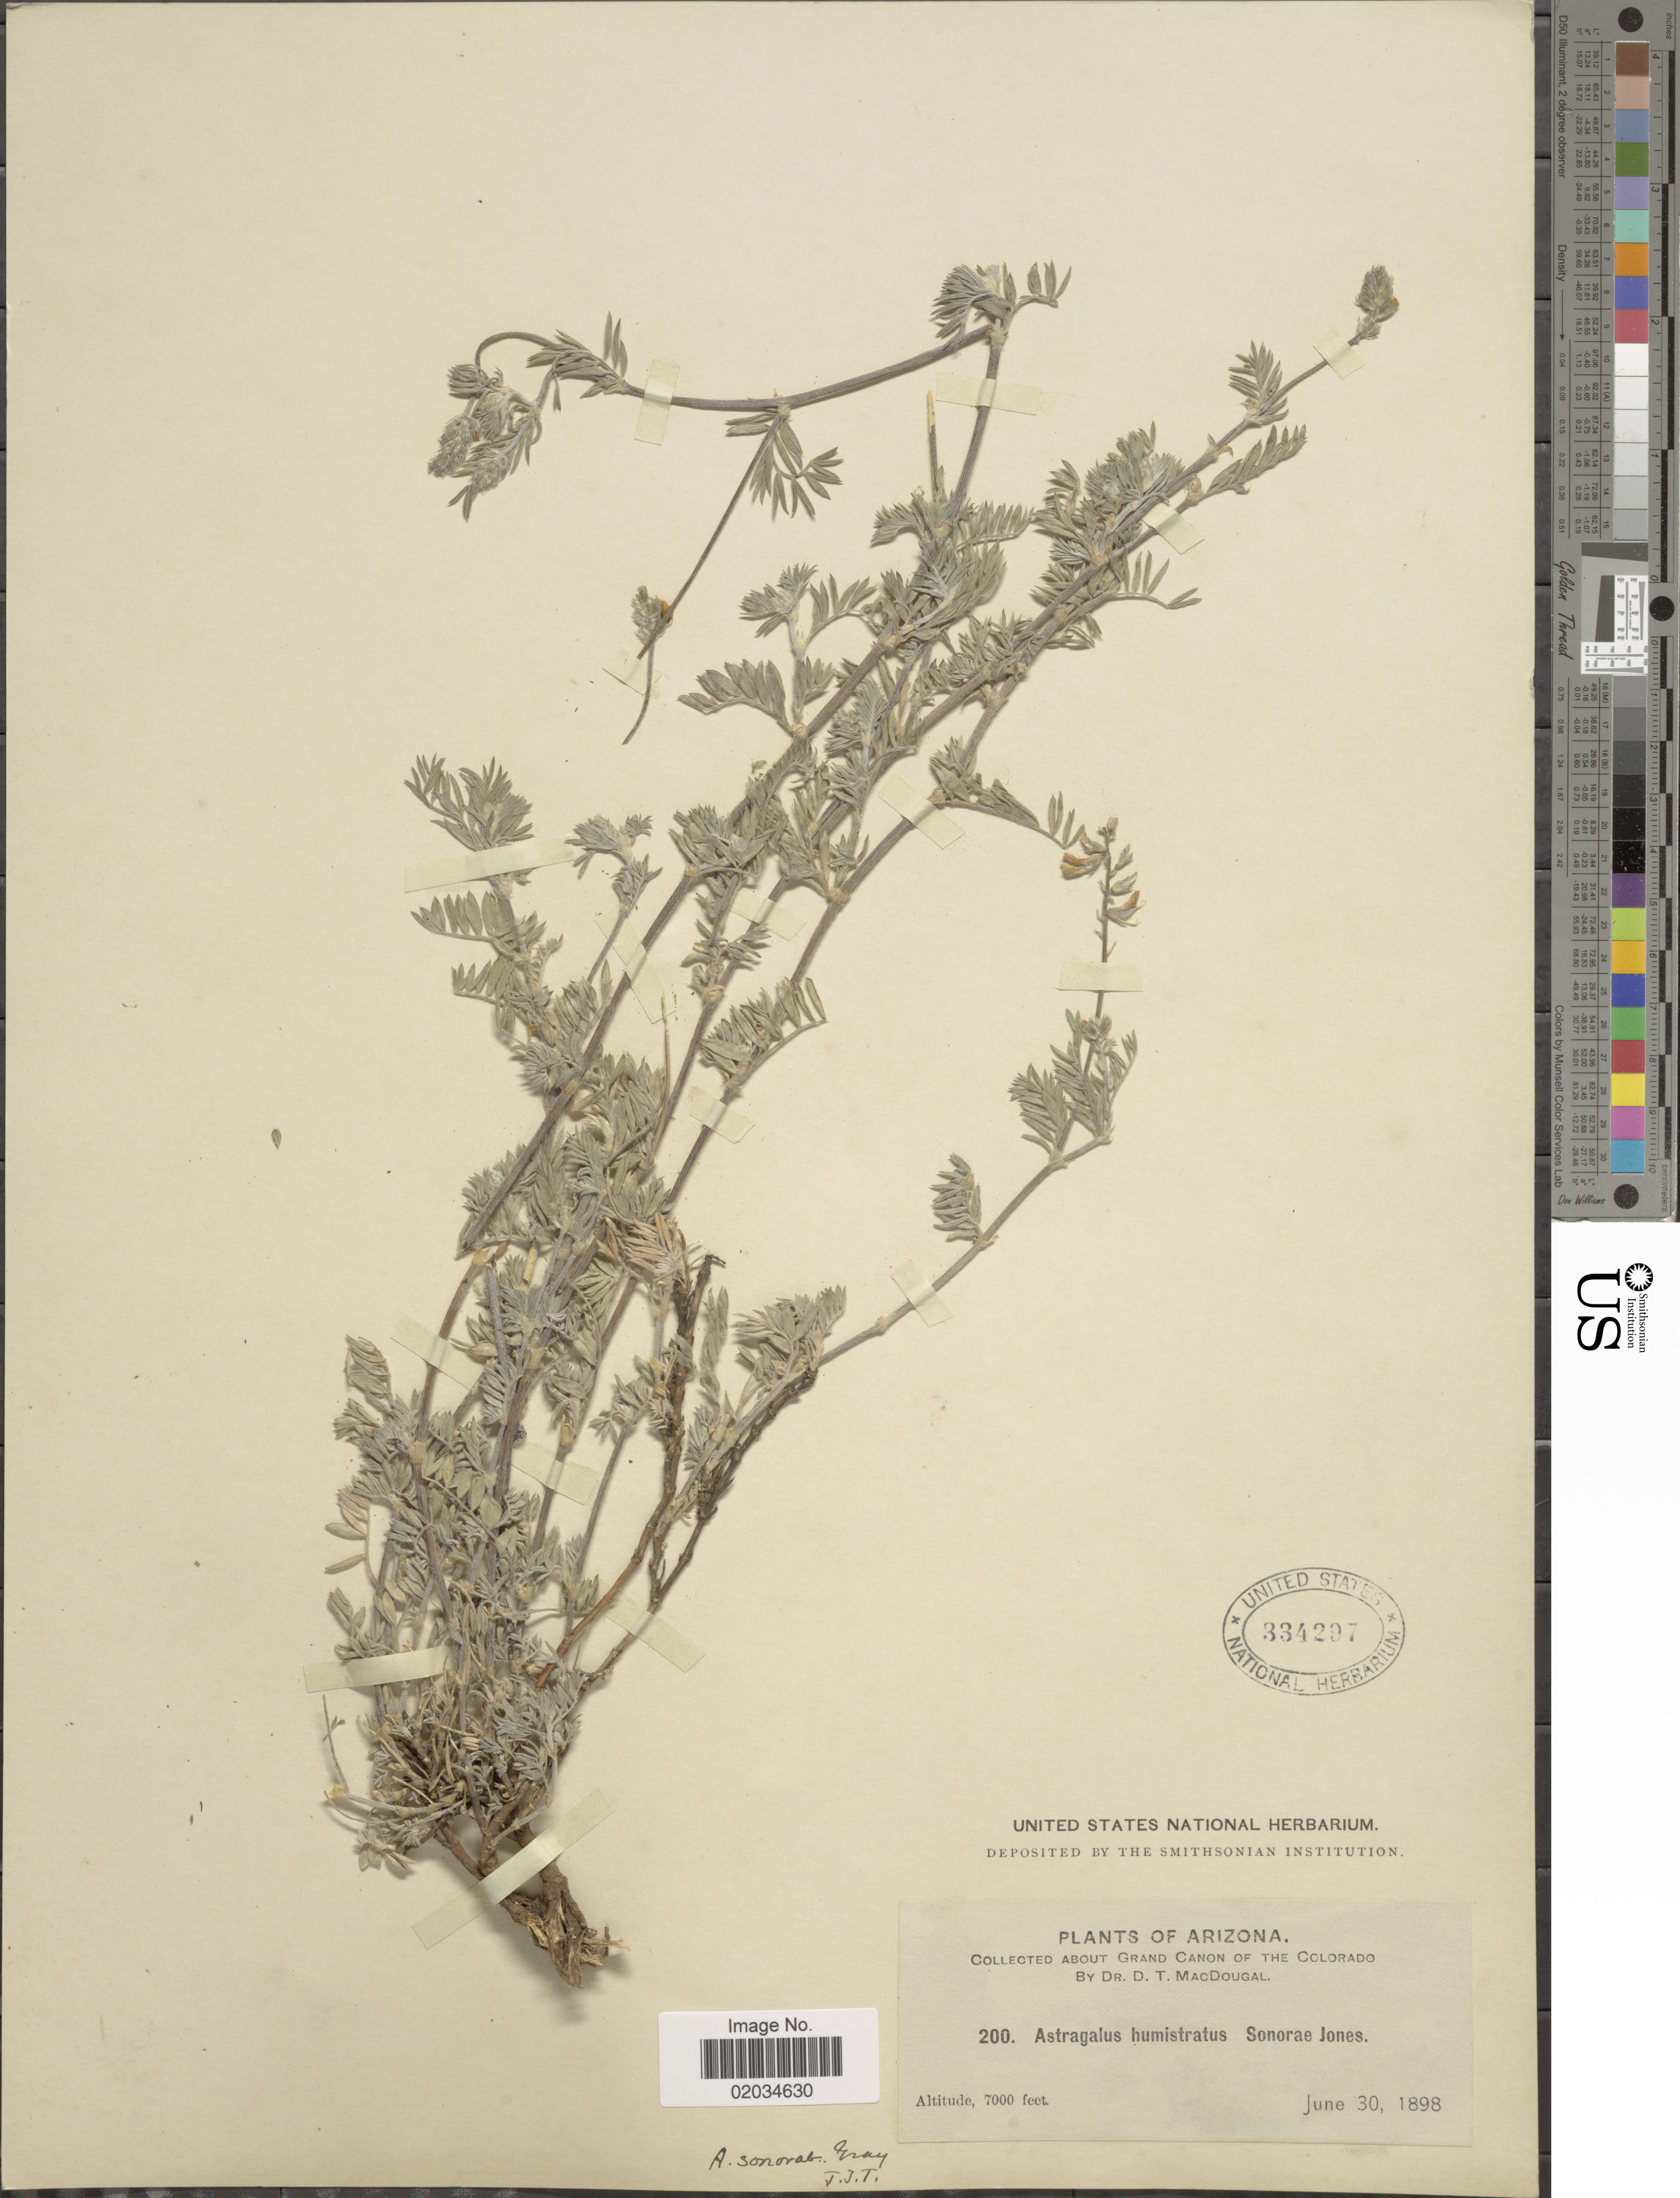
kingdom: Plantae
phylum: Tracheophyta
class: Magnoliopsida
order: Fabales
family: Fabaceae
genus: Astragalus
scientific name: Astragalus sonorae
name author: A. Gray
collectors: D. T. MacDougal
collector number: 200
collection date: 1898-06-30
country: United States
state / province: Arizona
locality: About Grand Canyon of the Colorado.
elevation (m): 2134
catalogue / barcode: US 334297